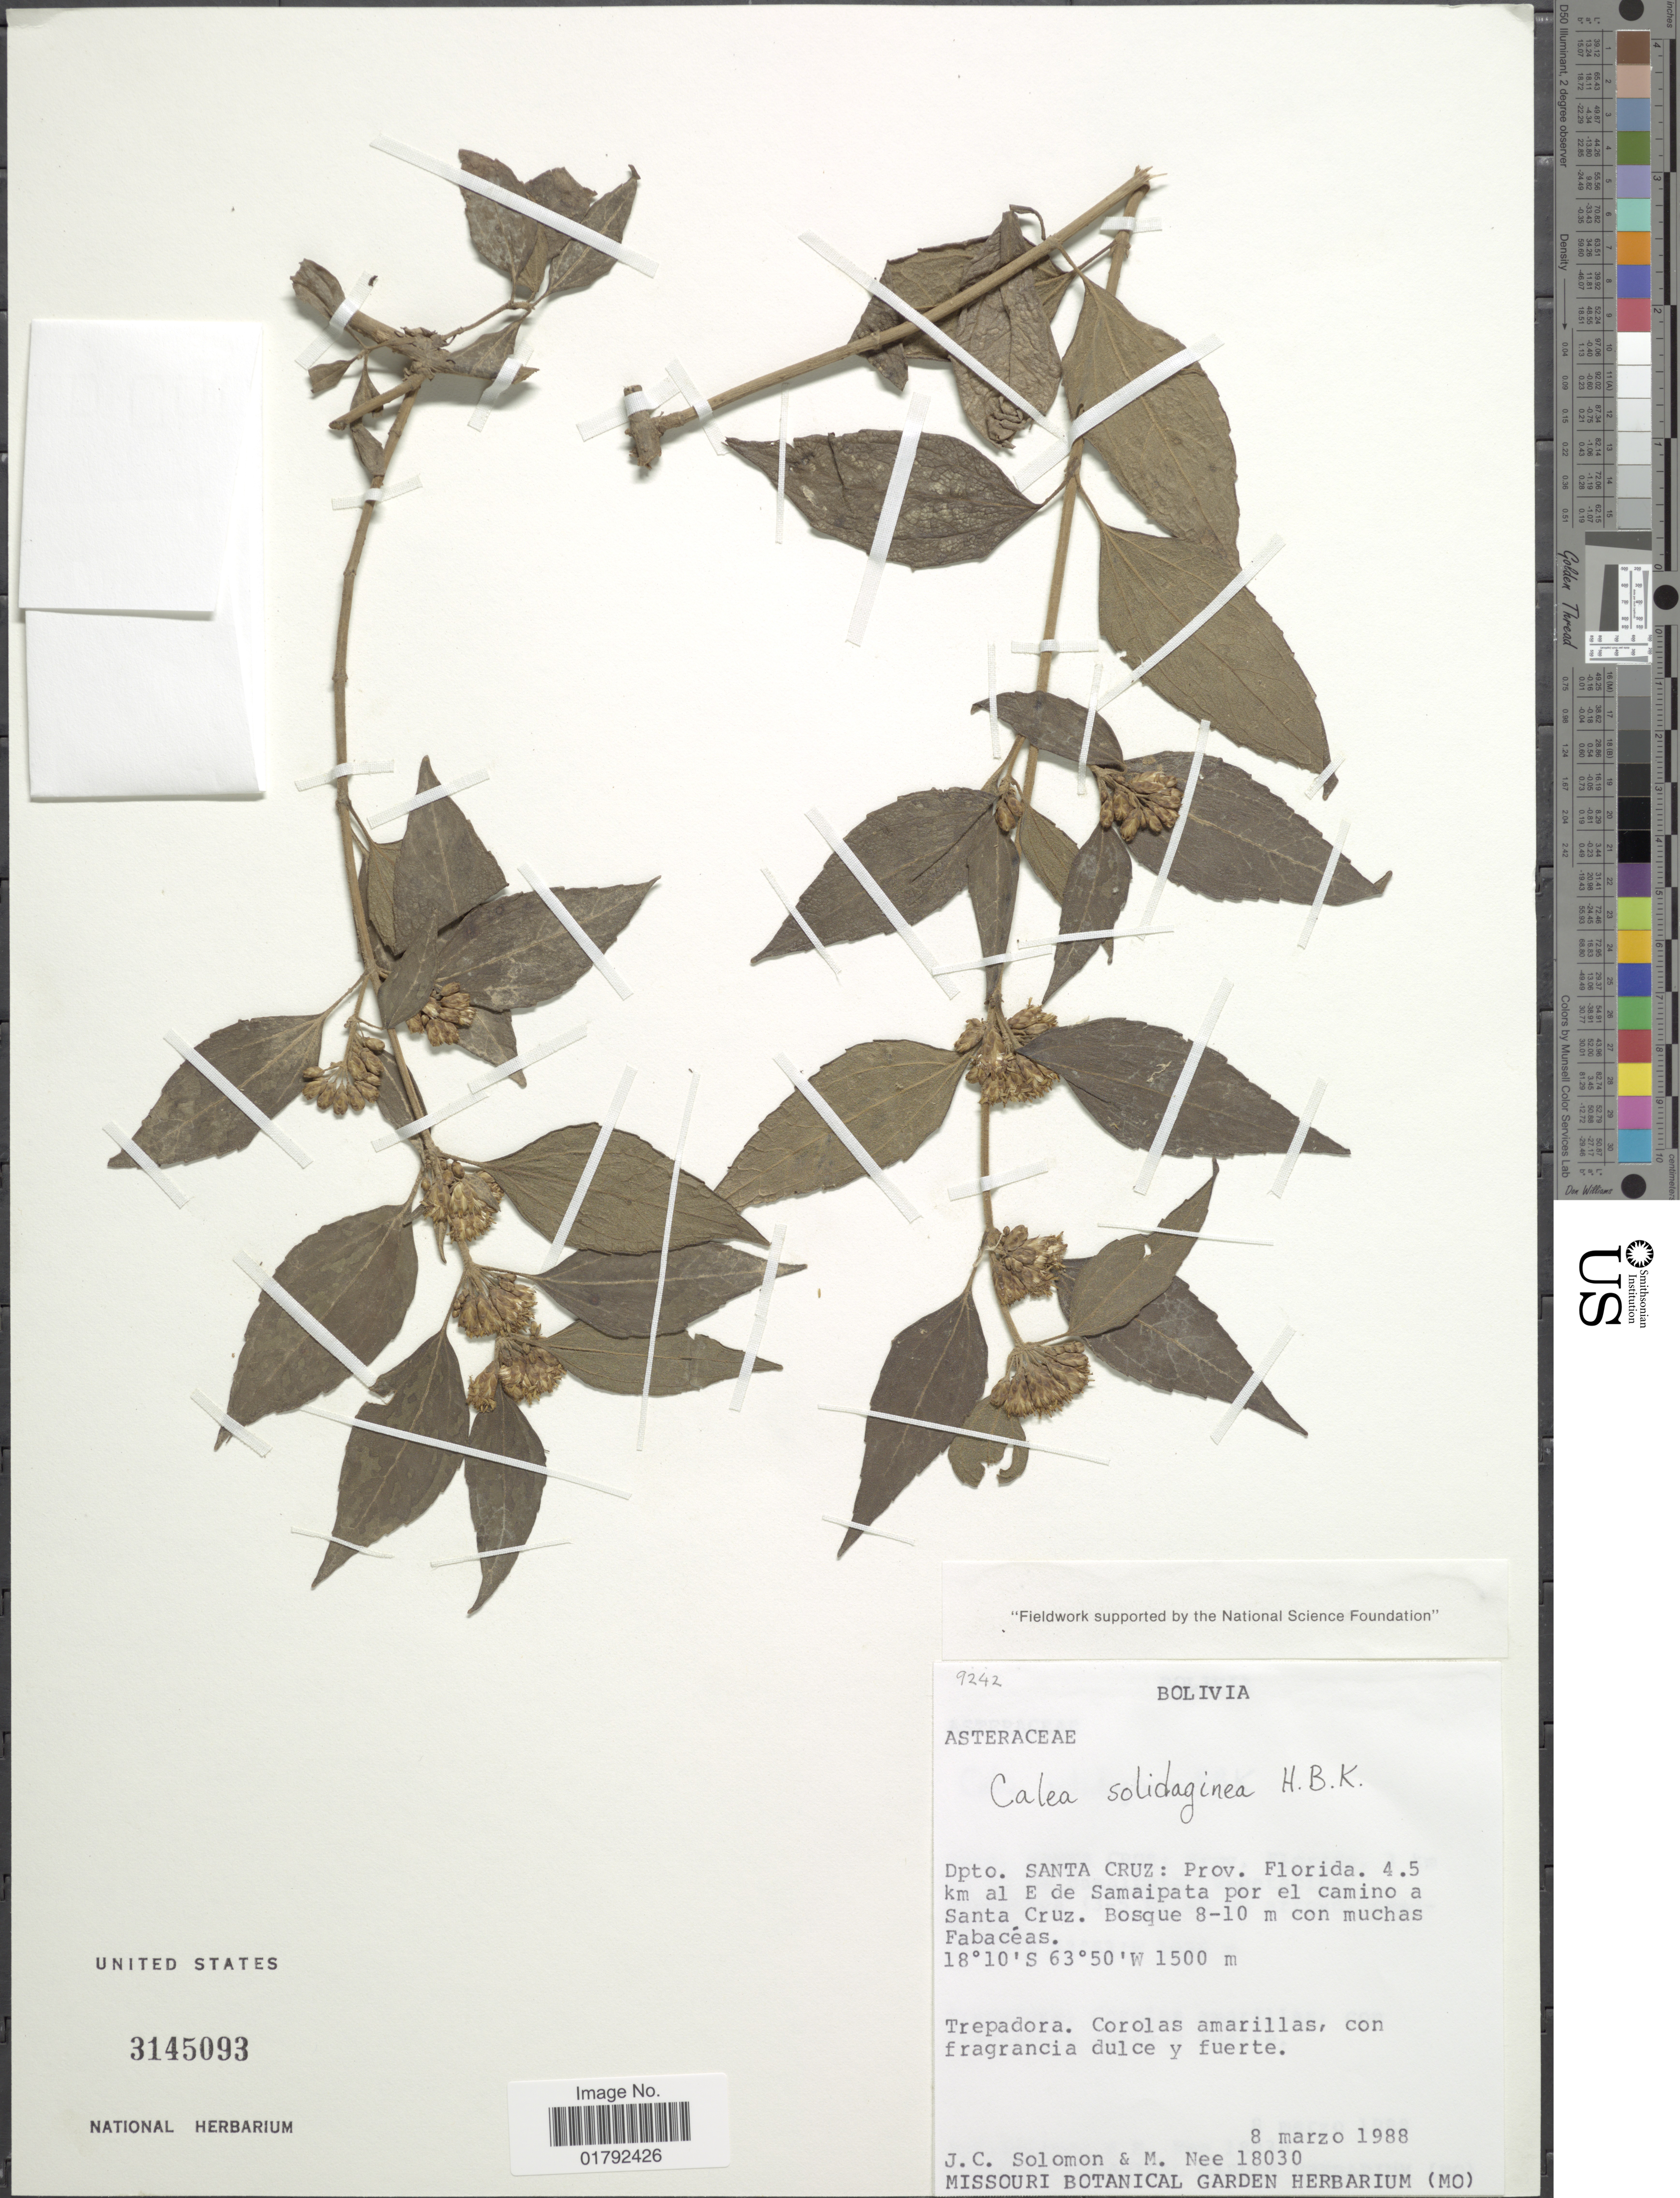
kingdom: Plantae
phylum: Tracheophyta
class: Magnoliopsida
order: Asterales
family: Asteraceae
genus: Calea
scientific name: Calea solidaginea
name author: Kunth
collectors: J. C. Solomon & M. Nee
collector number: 18030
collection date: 1988-03-08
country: Bolivia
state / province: Santa Cruz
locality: Prov. Florida, 4.5 km al E de Samaipata por el camino a Santa Cruz.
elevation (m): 1500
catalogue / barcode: US 3145093